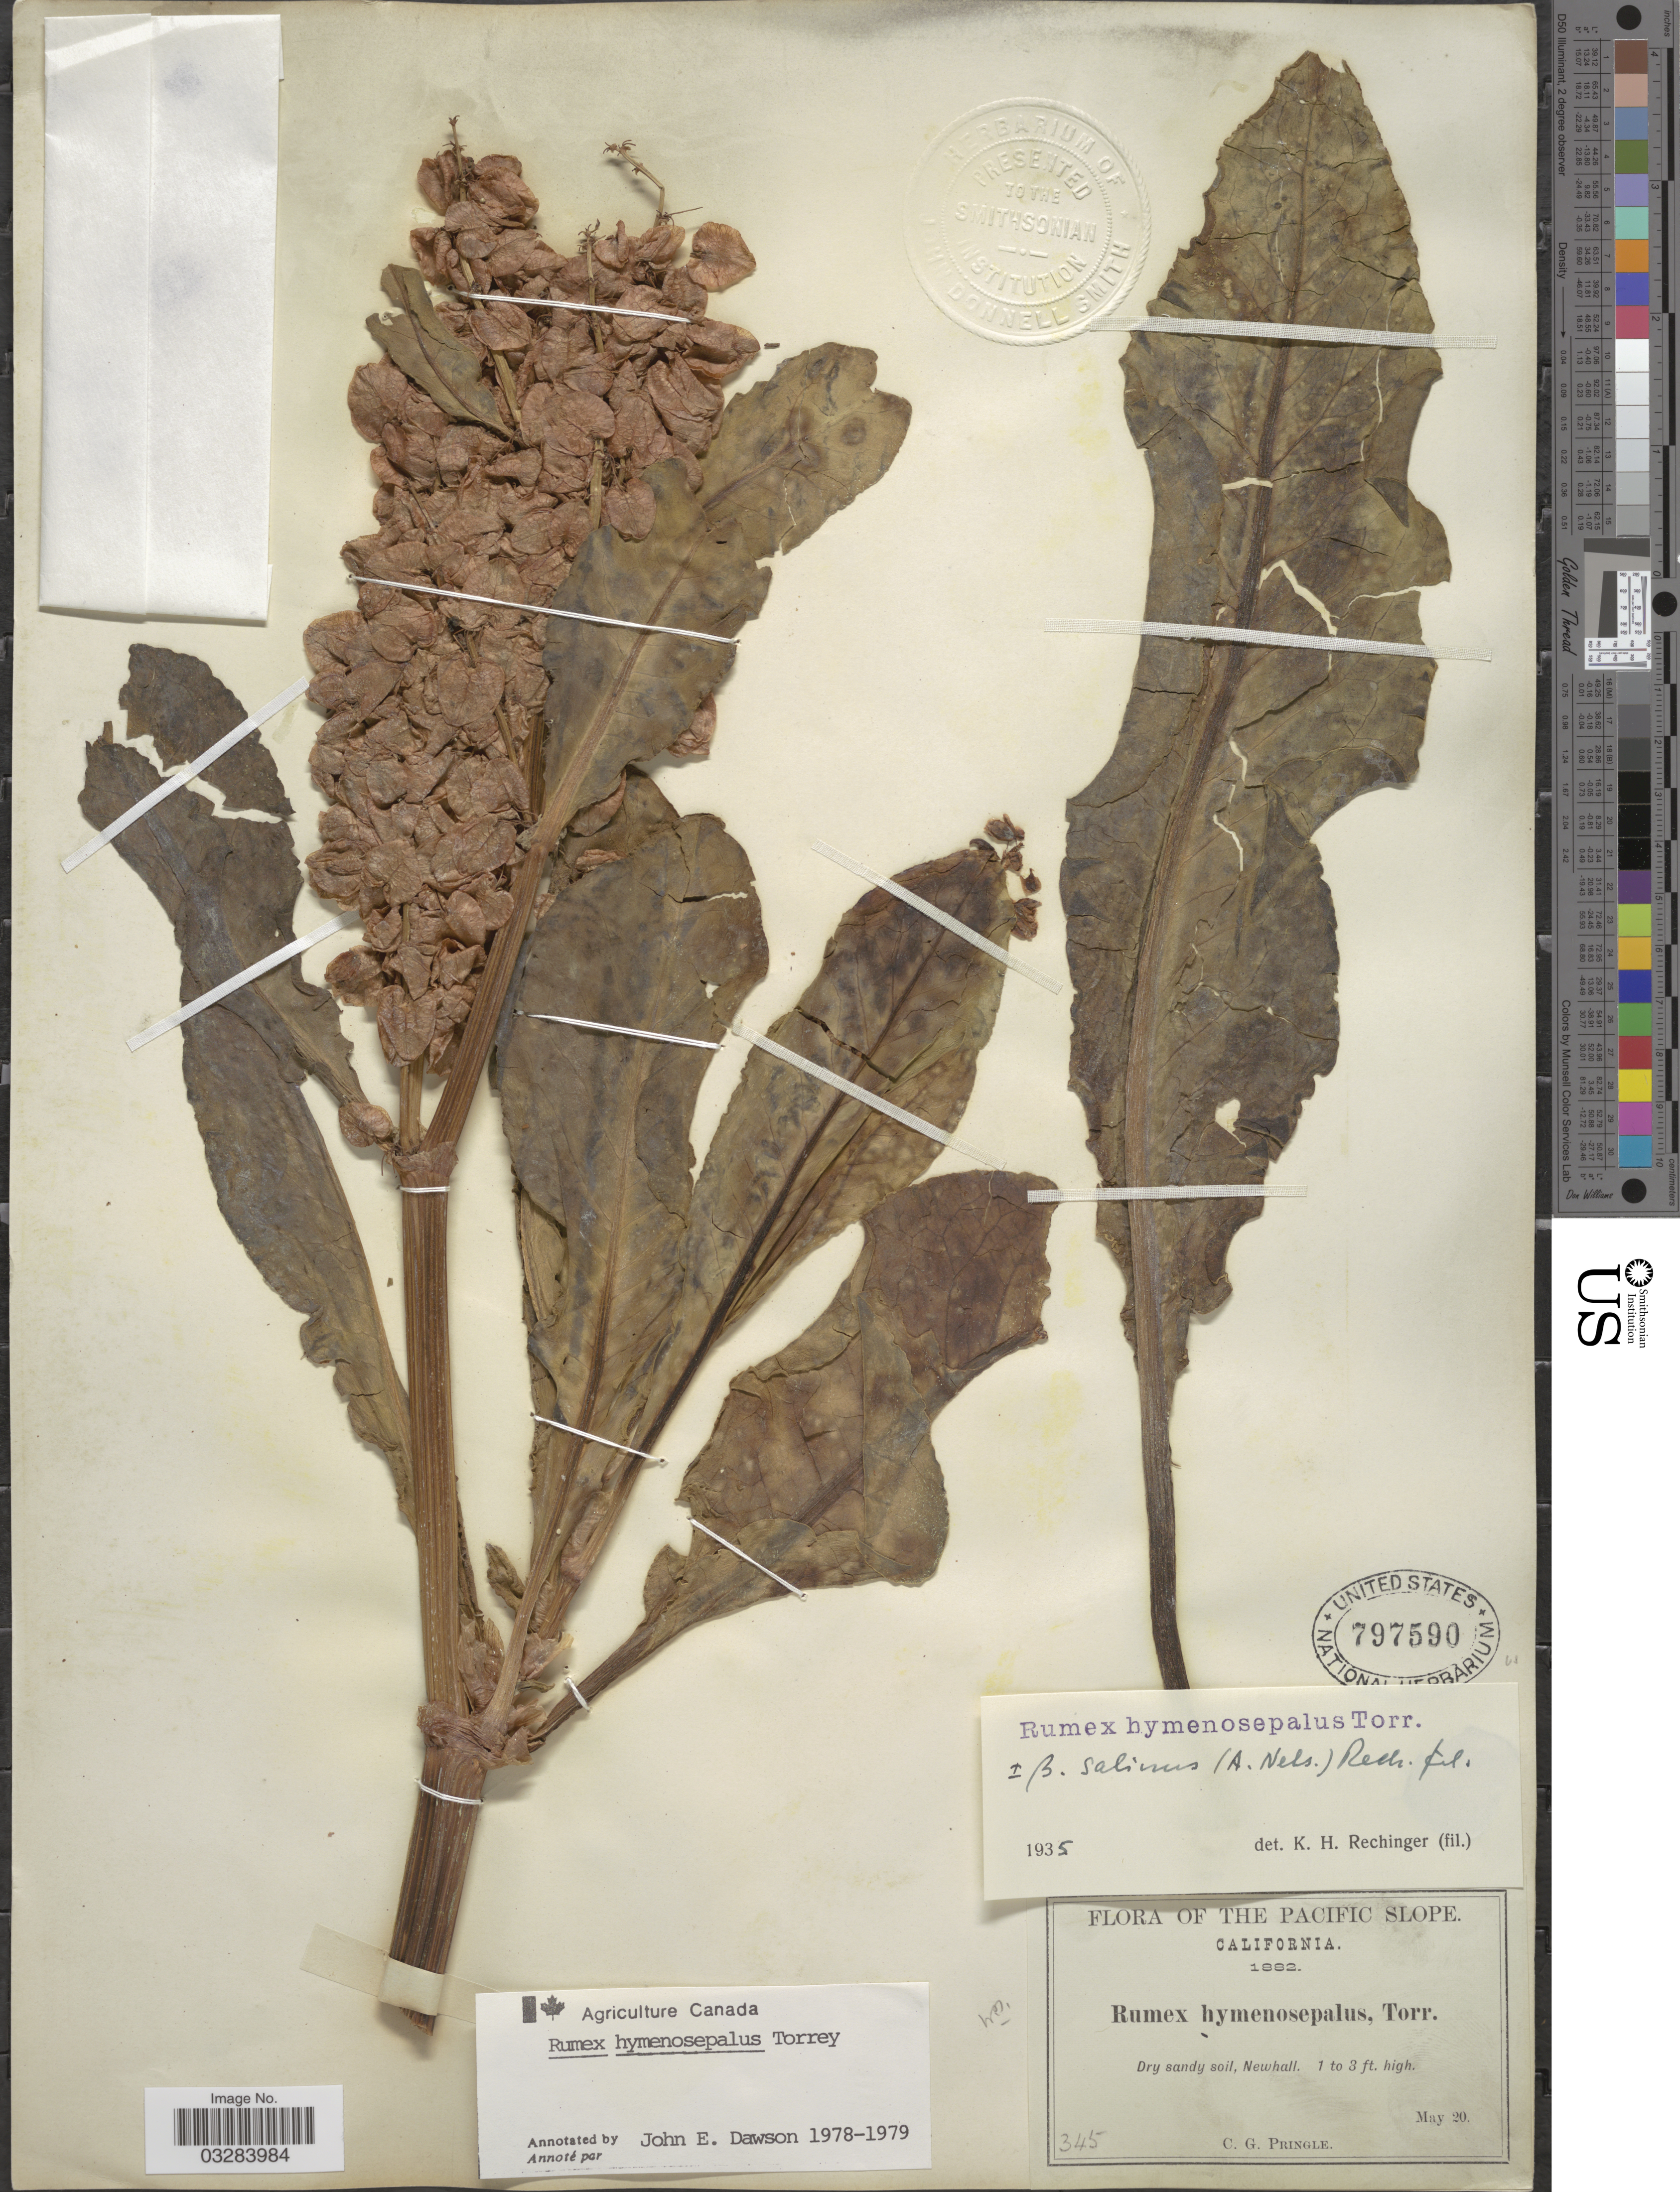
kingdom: Plantae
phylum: Tracheophyta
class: Magnoliopsida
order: Caryophyllales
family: Polygonaceae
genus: Rumex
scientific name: Rumex hymenosepalus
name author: Torr.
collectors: C. G. Pringle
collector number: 345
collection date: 1882-05-20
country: United States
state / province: California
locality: The Pacific Slope. Newhall.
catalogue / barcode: US 797590